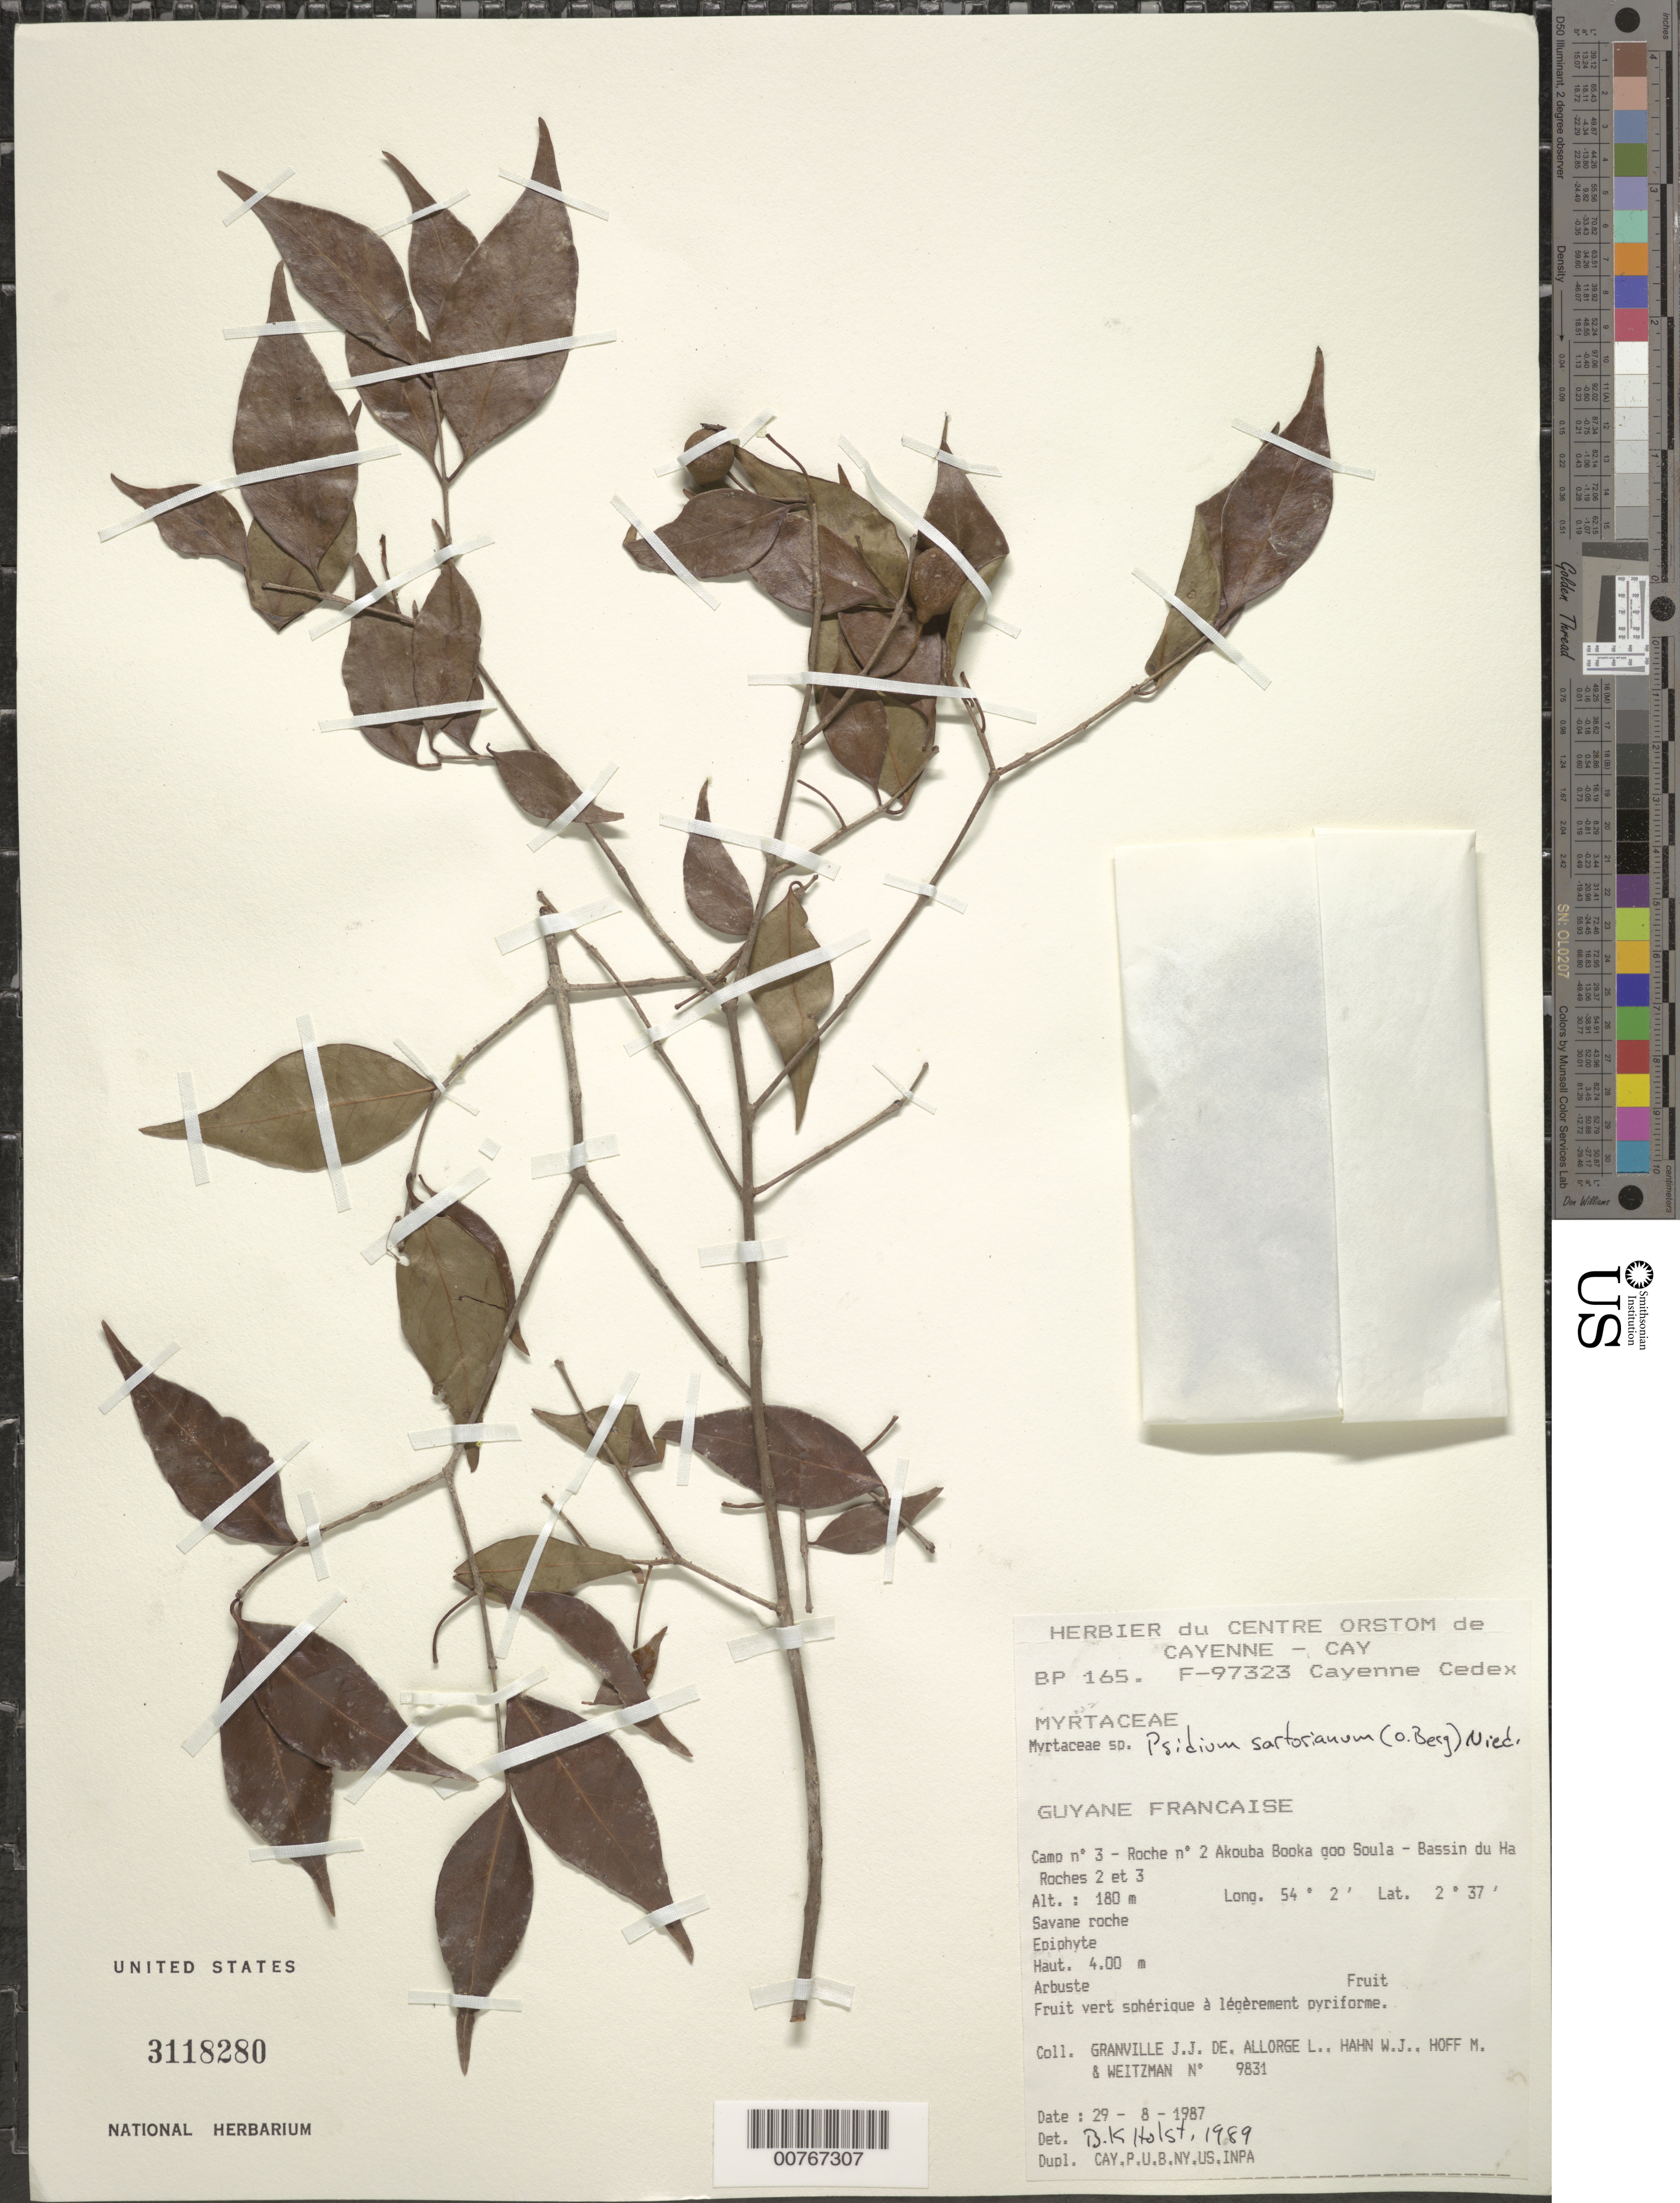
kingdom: Plantae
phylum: Tracheophyta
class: Magnoliopsida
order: Myrtales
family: Myrtaceae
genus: Psidium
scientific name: Psidium sartorianum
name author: (O. Berg) Nied.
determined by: Holst, Bruce K.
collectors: J.-J. de Granville, L. Allorge, W. J. Hahn, M. Hoff & A. L. Weitzman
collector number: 9831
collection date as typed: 29-Aug-87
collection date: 1987-08-29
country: French Guiana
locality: Akouba Booka goo Soula, Camp #3, Roches no. 2 et 3, Bassin du Haut-Marouini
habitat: Savanne roche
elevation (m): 180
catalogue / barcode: US 3118091